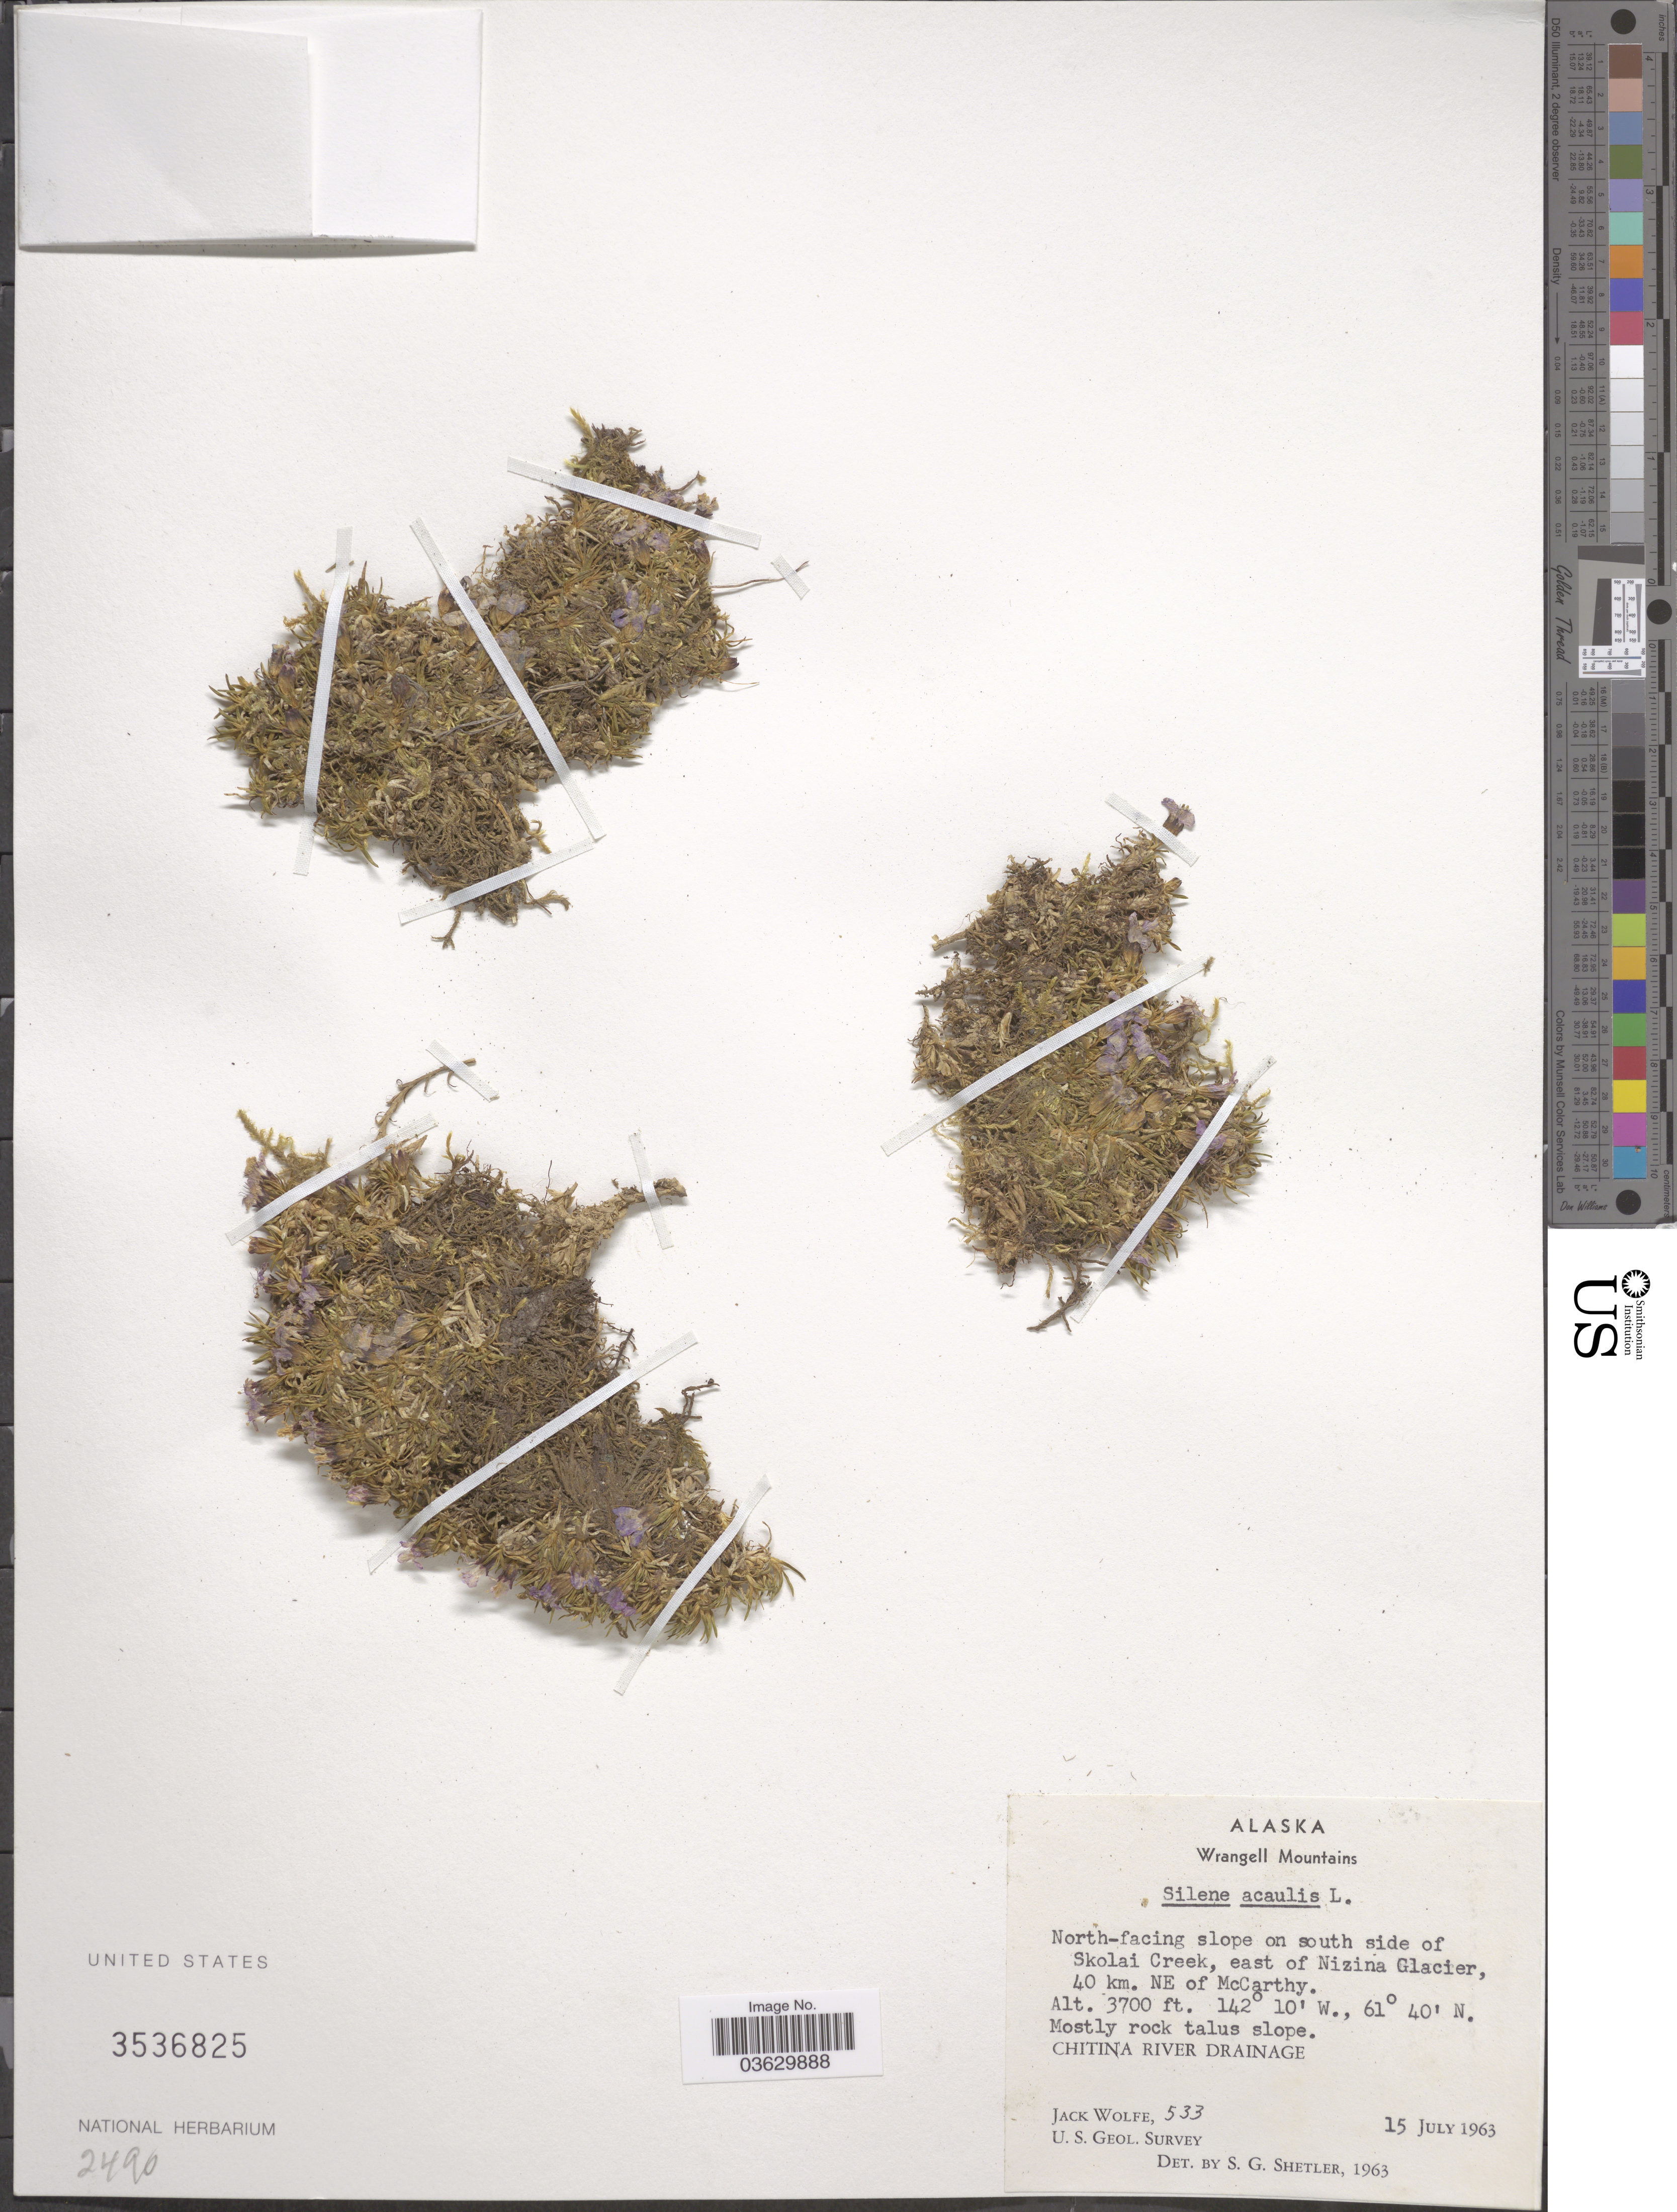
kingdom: Plantae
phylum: Tracheophyta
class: Magnoliopsida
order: Caryophyllales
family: Caryophyllaceae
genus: Silene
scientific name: Silene acaulis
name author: (L.) Jacq.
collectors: J. Wolfe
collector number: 533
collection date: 1963-07-15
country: United States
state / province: Alaska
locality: Wrangell Mountains. North-facing slope on south side of Skolai Creek, east of Nizina Glacier, 40 km. NE of McCarthy. Chitina River Drainage.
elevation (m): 1128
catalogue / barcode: US 3536825